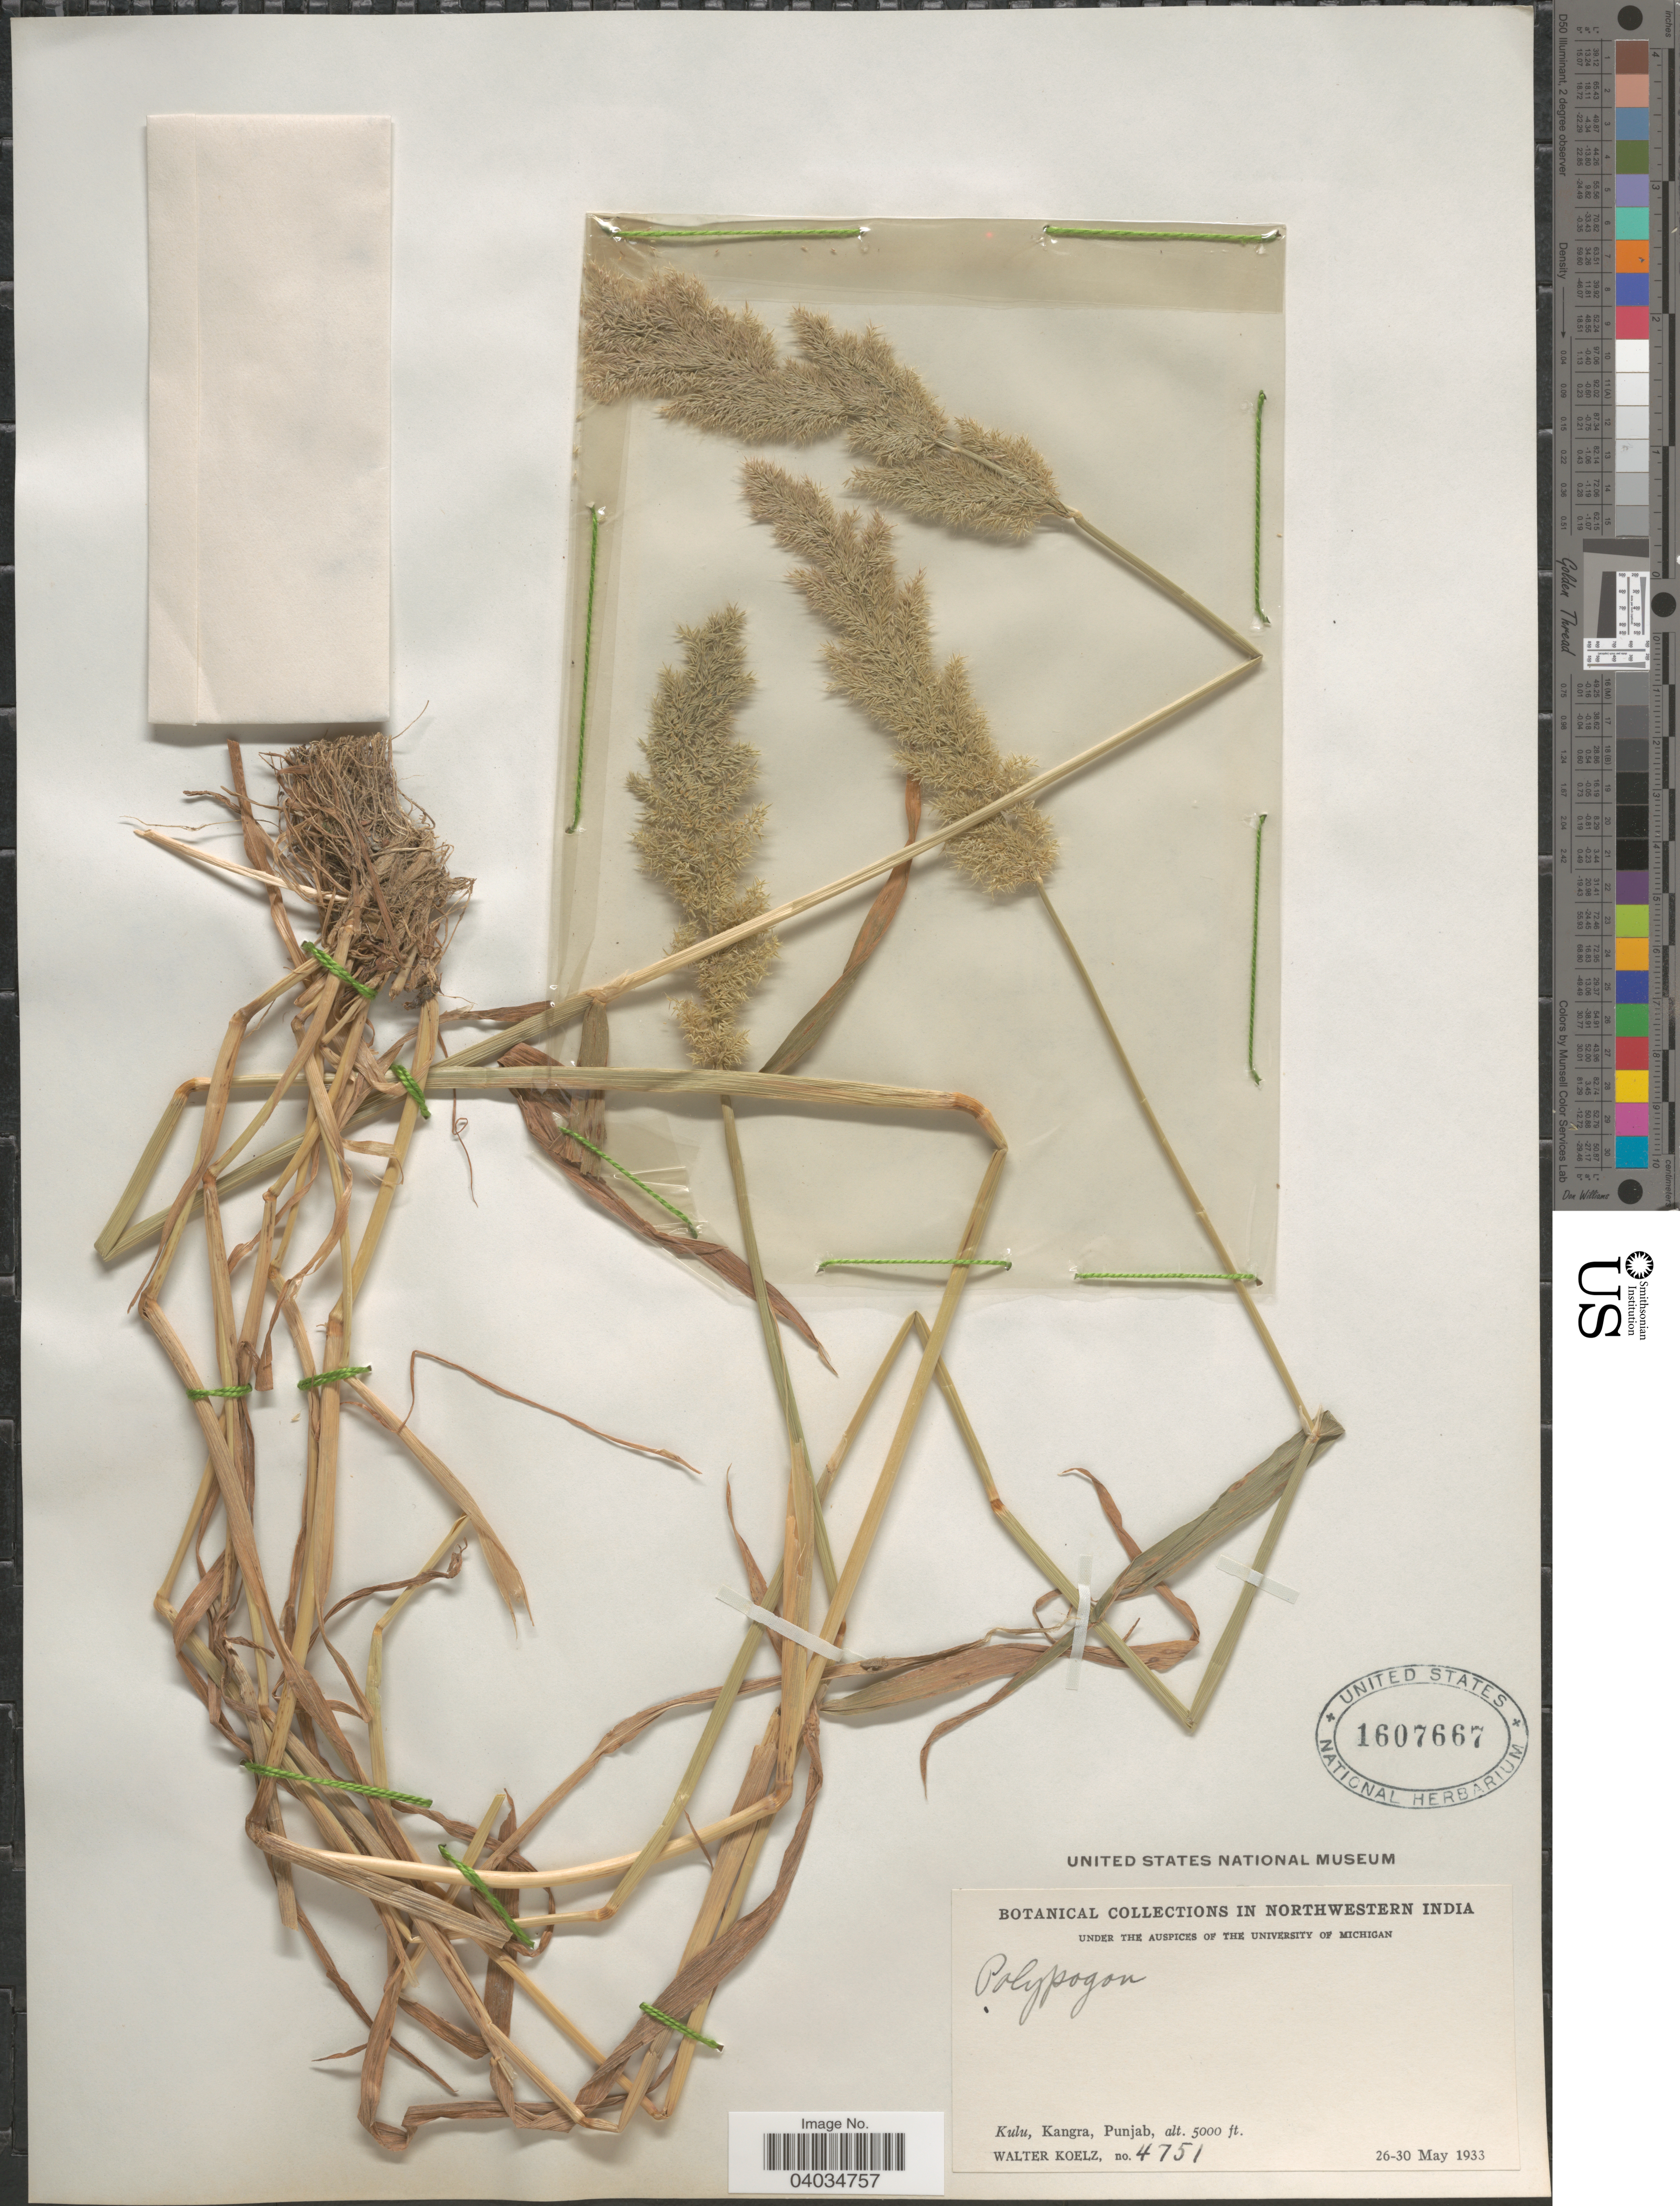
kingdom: Plantae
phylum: Tracheophyta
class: Liliopsida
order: Poales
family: Poaceae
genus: Polypogon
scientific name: Polypogon sp.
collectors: W. N. Koelz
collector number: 4751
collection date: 1933-05-26/1933-05-30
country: India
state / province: Punjab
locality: Northwestern India. Kulu, Kangra.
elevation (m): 1524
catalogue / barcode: US 1607667